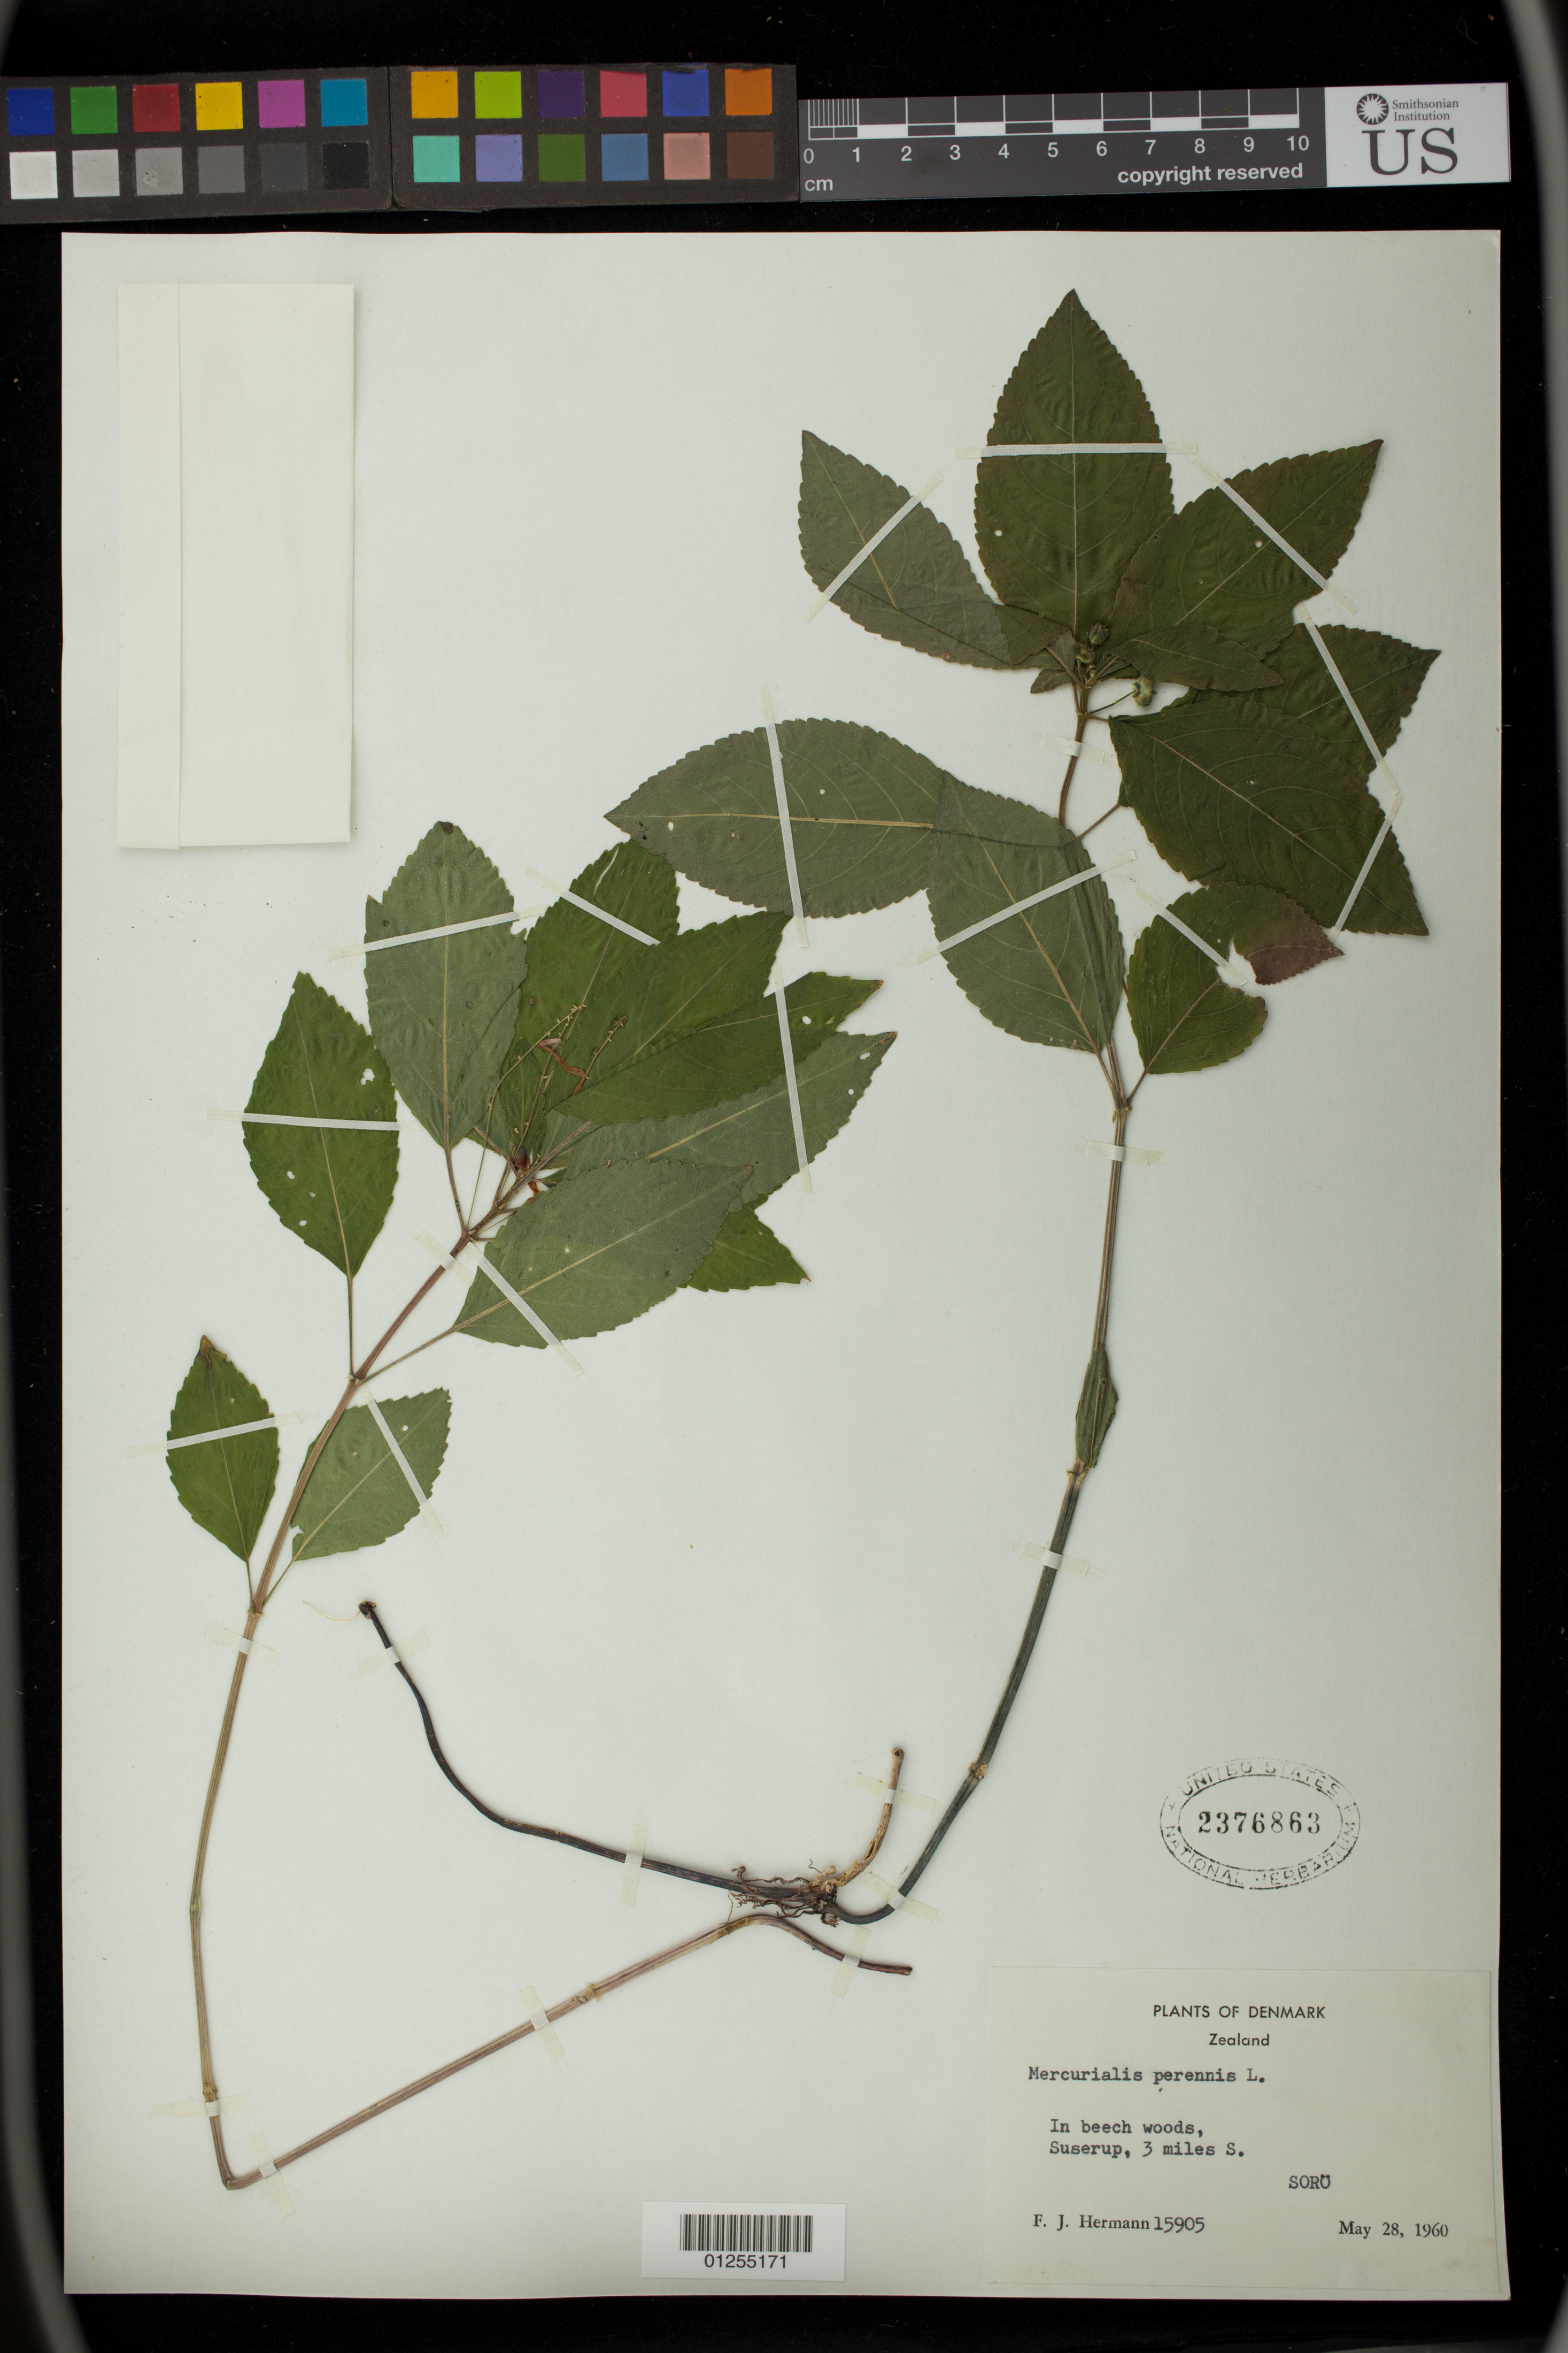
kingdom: Plantae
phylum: Tracheophyta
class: Magnoliopsida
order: Malpighiales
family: Euphorbiaceae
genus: Mercurialis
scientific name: Mercurialis perennis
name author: L.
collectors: F. J. Hermann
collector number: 15905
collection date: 1960-05-28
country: Denmark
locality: Suserup, 3 miles S.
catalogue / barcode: US 2376863